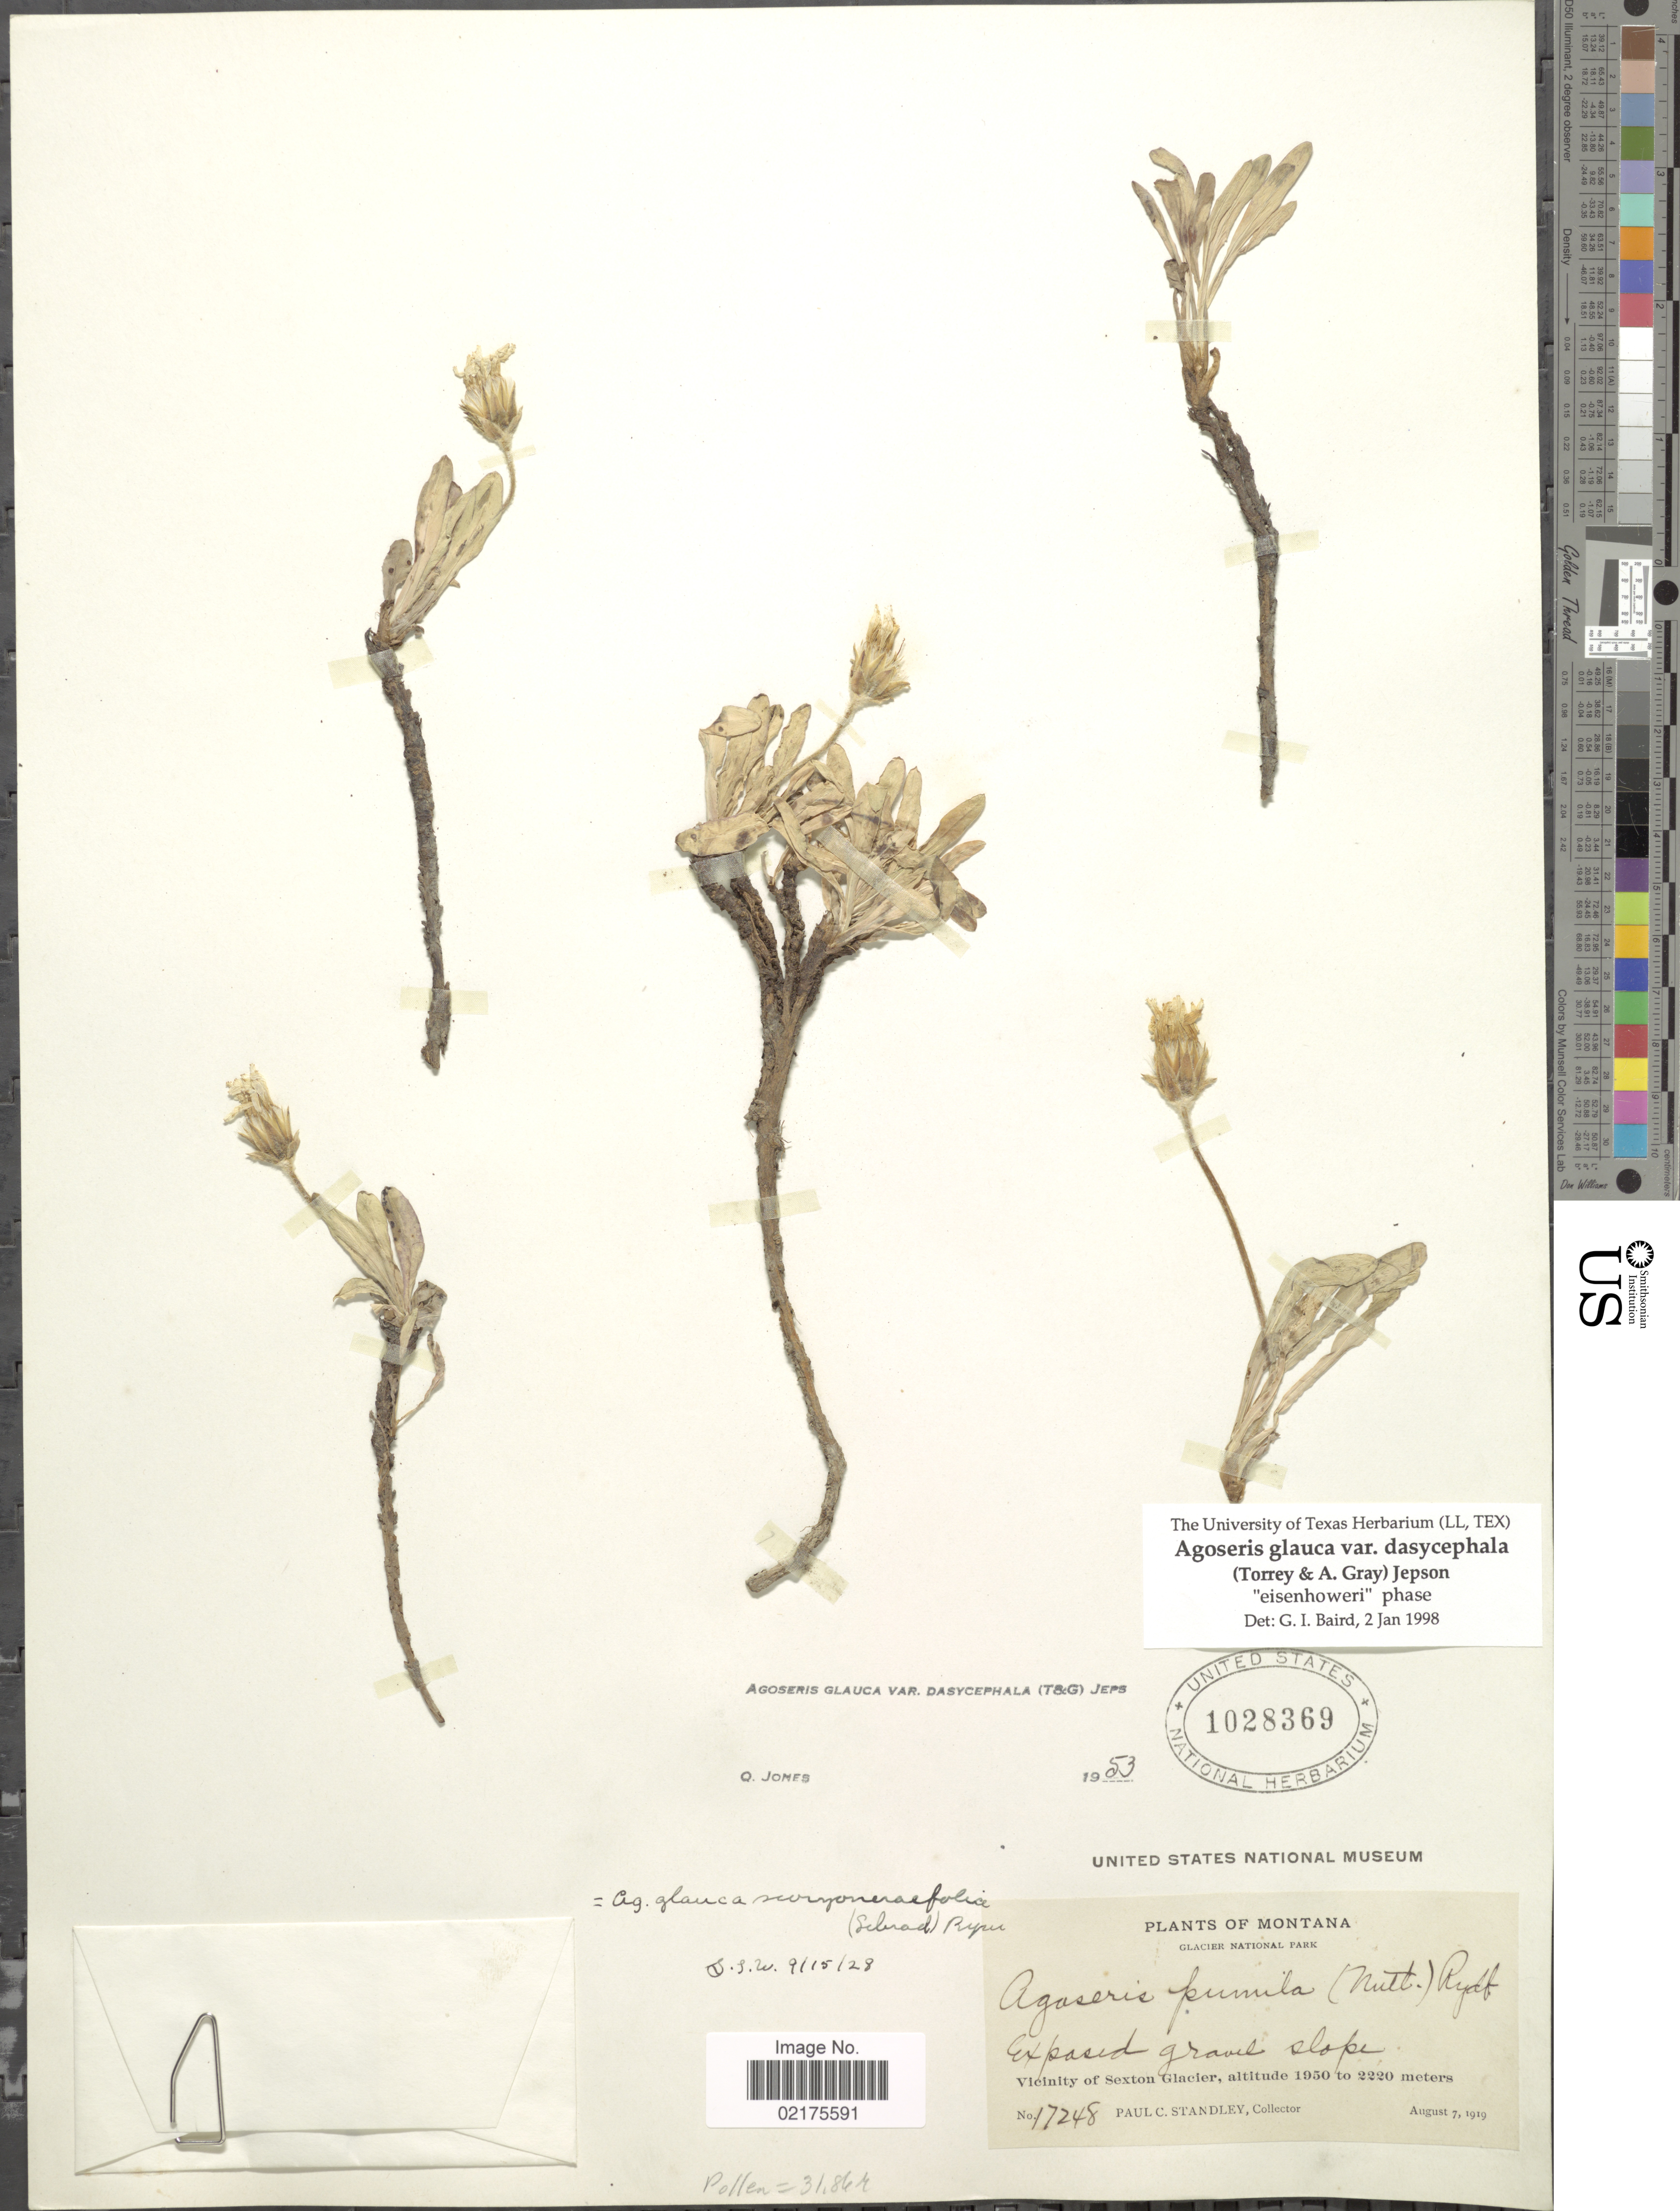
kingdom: Plantae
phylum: Tracheophyta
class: Magnoliopsida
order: Asterales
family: Asteraceae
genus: Agoseris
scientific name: Agoseris glauca var. dasycephala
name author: (Torr. & A. Gray) Jeps.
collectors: P. C. Standley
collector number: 17248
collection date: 1919-08-07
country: United States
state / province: Montana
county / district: Glacier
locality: Glacier National Park: Vicinity of Sexton Glacier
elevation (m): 1950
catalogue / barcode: US 1028369